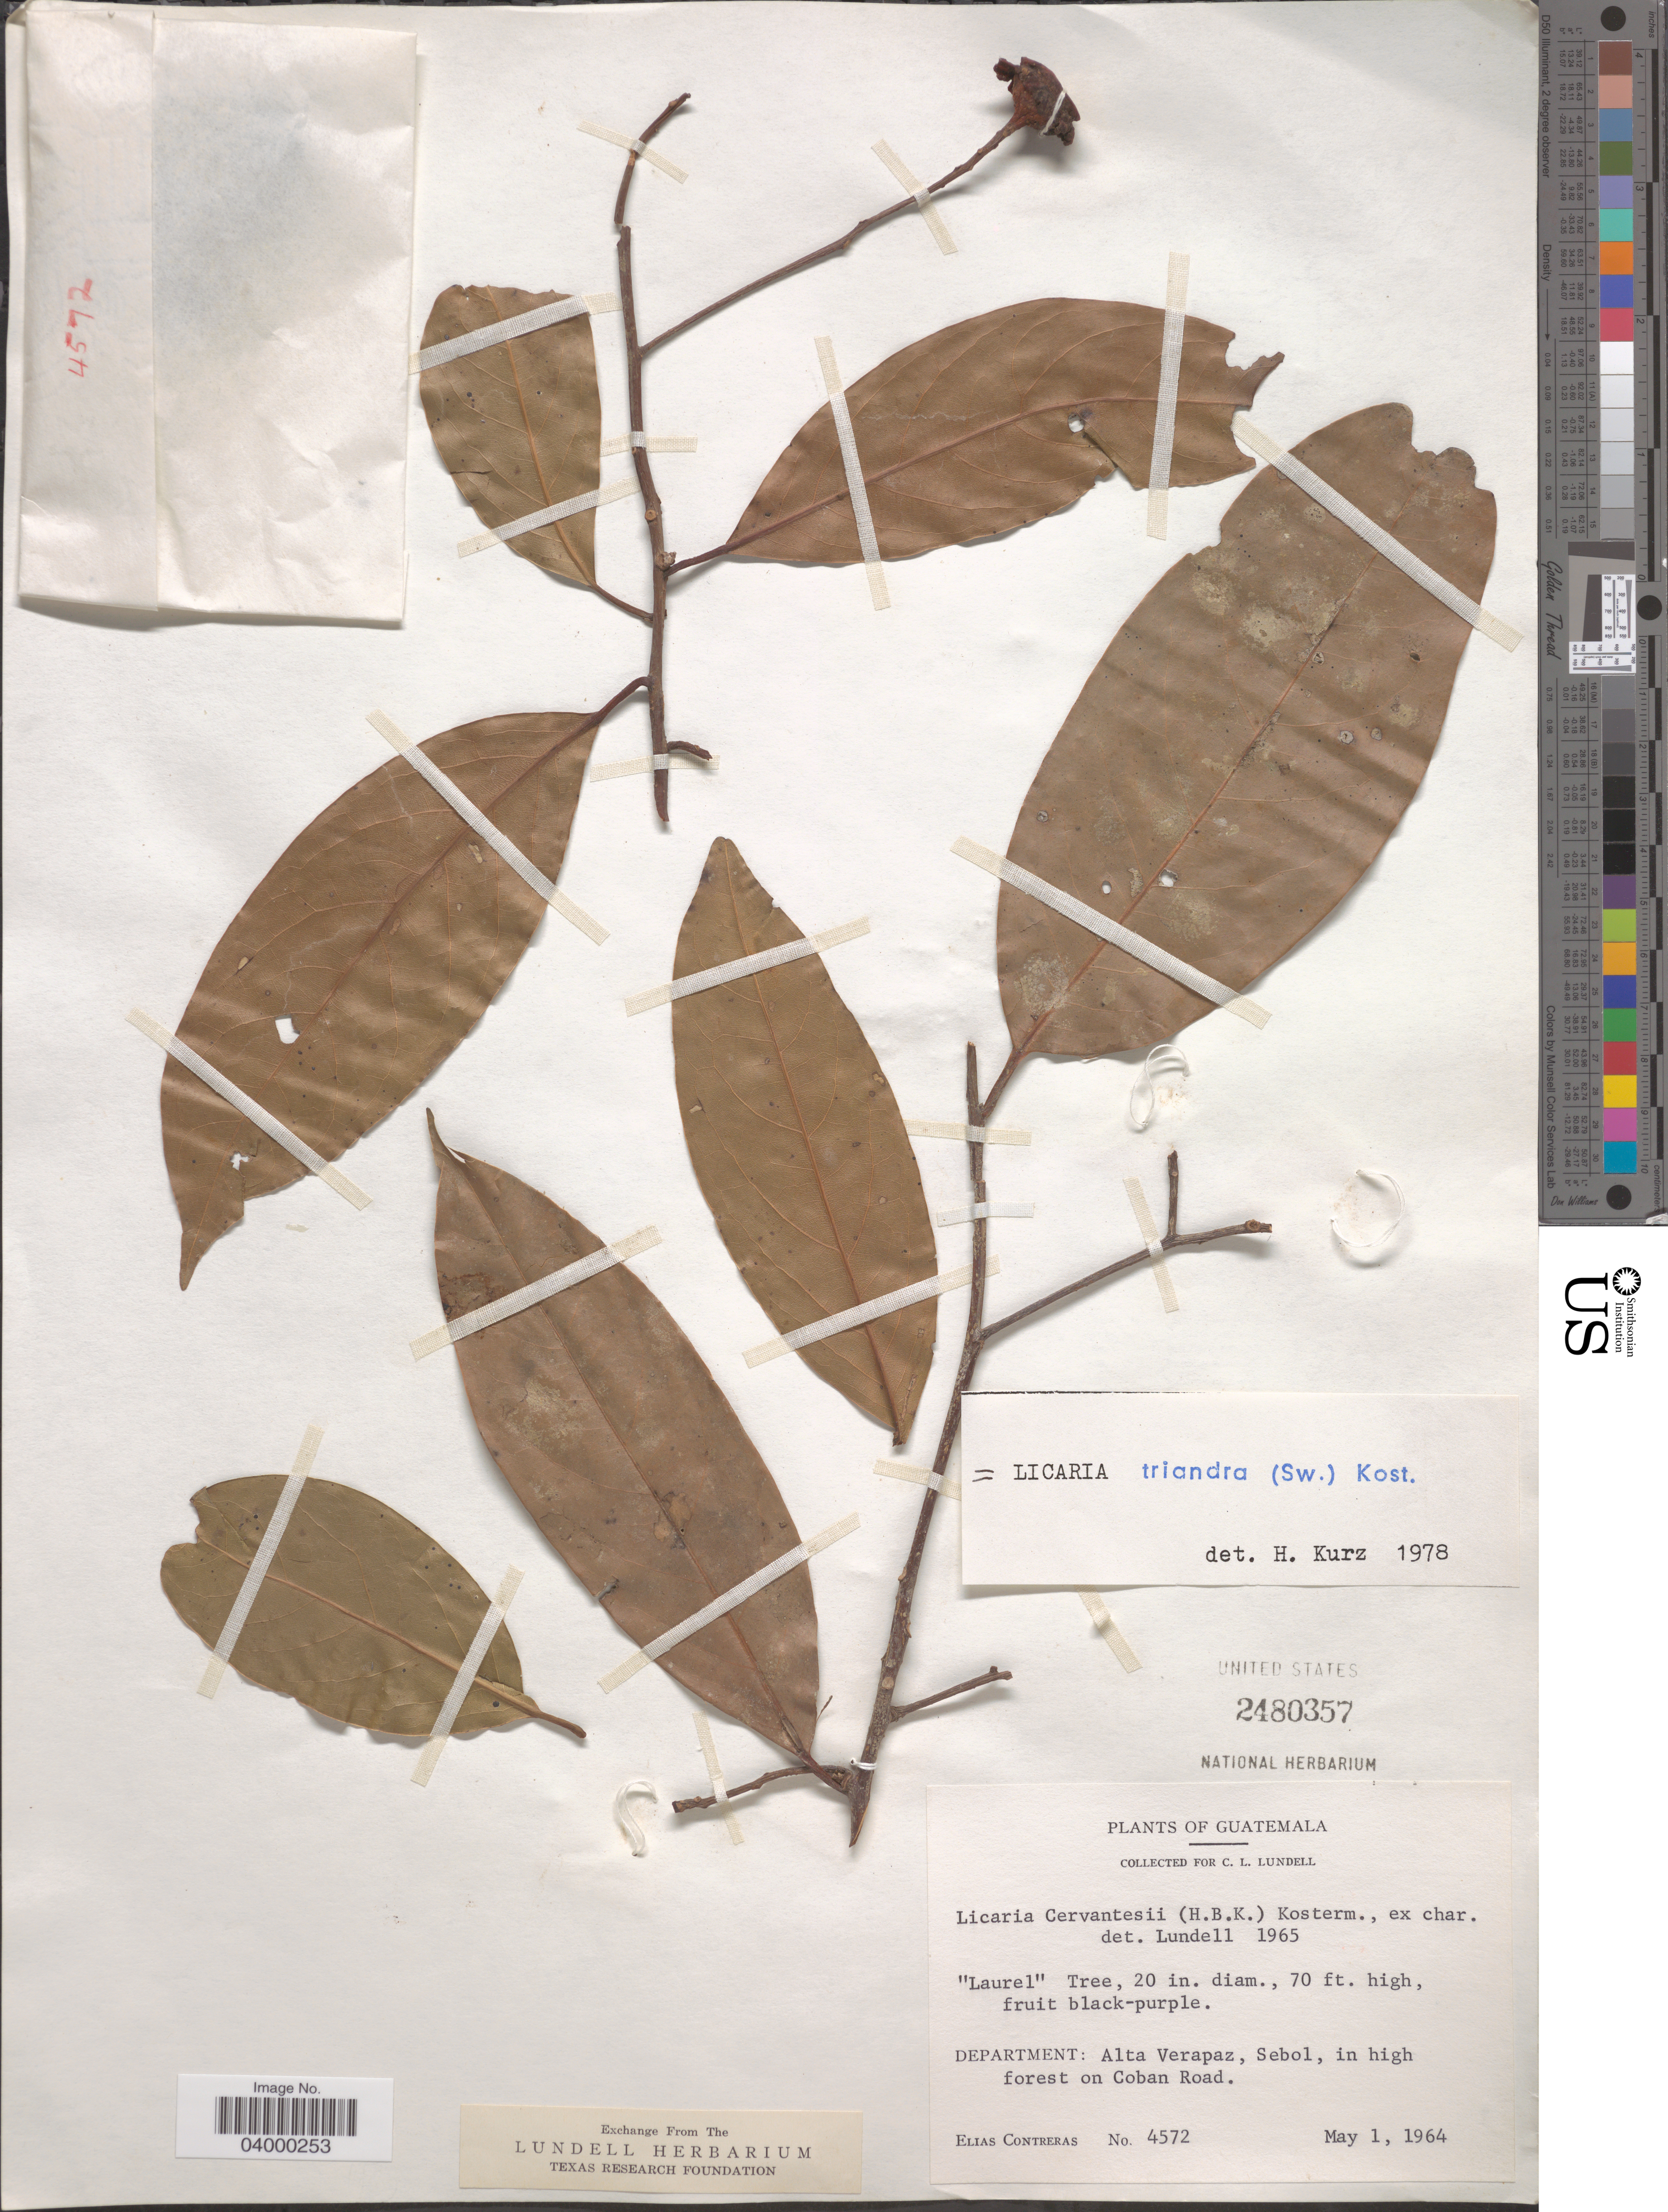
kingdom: Plantae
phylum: Tracheophyta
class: Magnoliopsida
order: Laurales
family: Lauraceae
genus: Licaria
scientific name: Licaria triandra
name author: (Sw.) Kosterm.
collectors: E. Contreras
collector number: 4572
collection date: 1964-05-01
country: Guatemala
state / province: Alta Verapaz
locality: Department: Alta Verapaz, Semococh, Sebol, in high forest on Coban Road.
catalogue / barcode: US 2480357